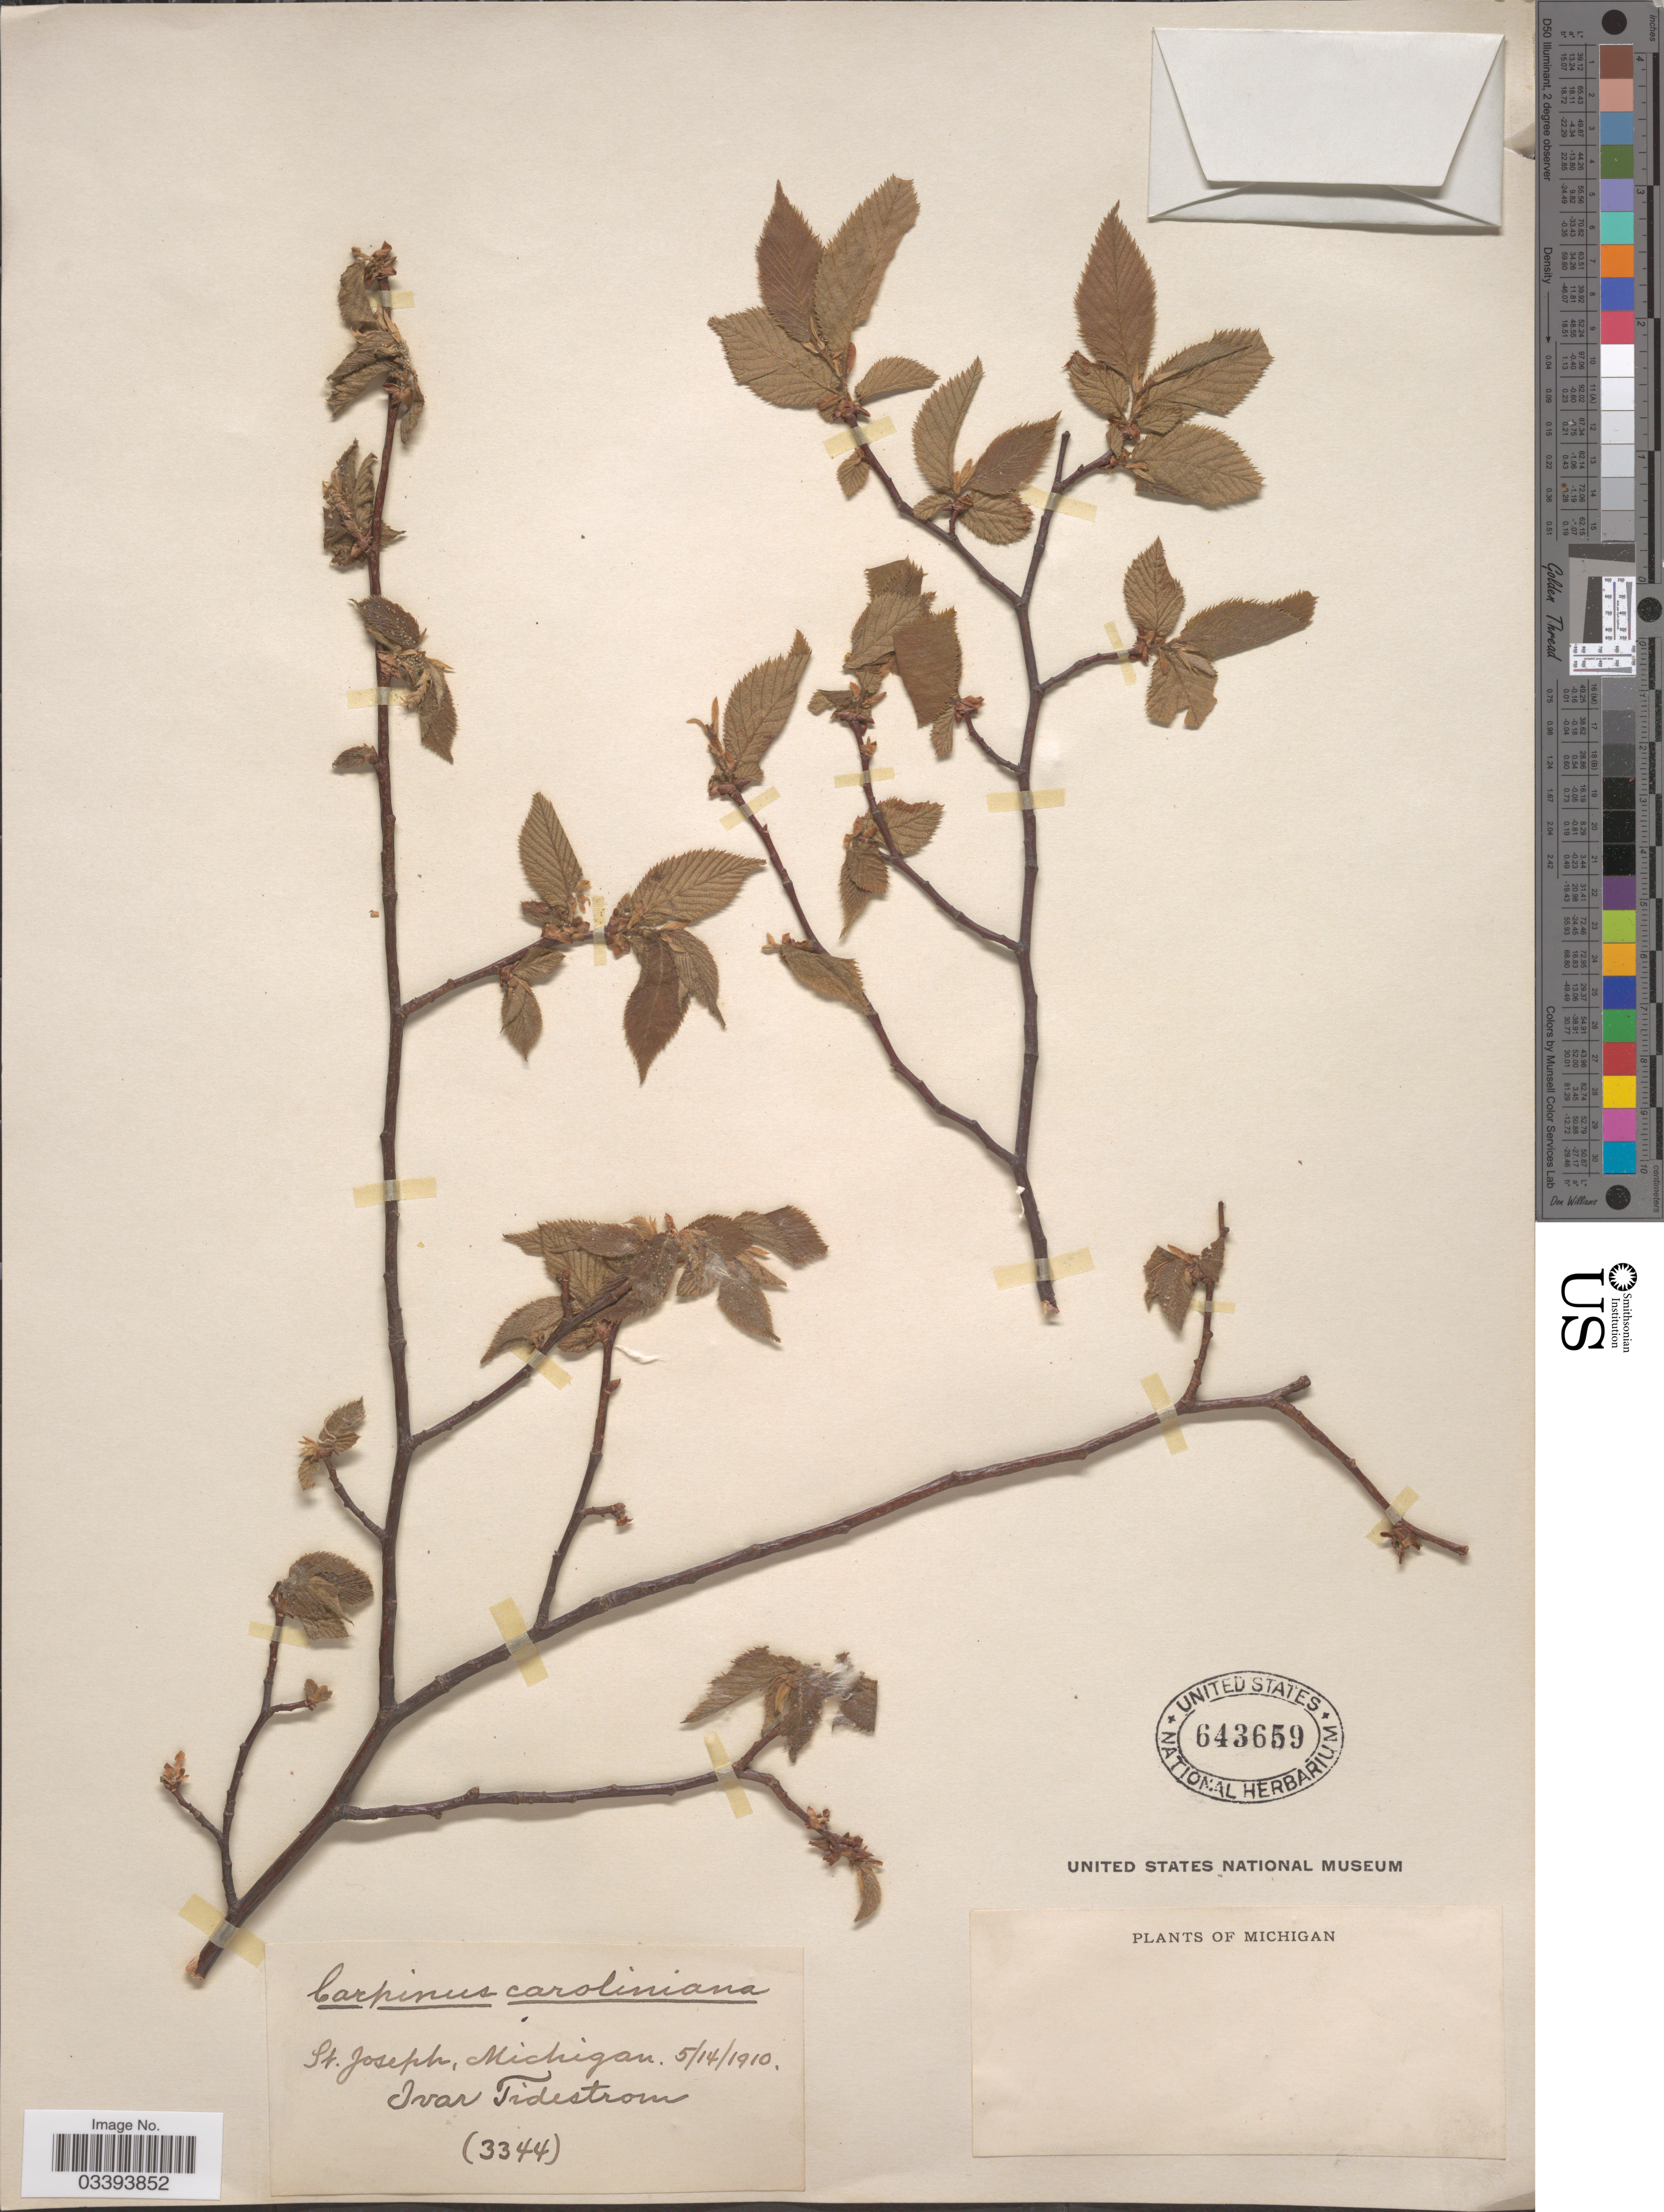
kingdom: Plantae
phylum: Tracheophyta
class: Magnoliopsida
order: Fagales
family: Betulaceae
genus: Carpinus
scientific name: Carpinus caroliniana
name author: Walter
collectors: I. F. Tidestrom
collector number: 3344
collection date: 1910-05-14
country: United States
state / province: Michigan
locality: St. Joseph.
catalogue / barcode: US 643659